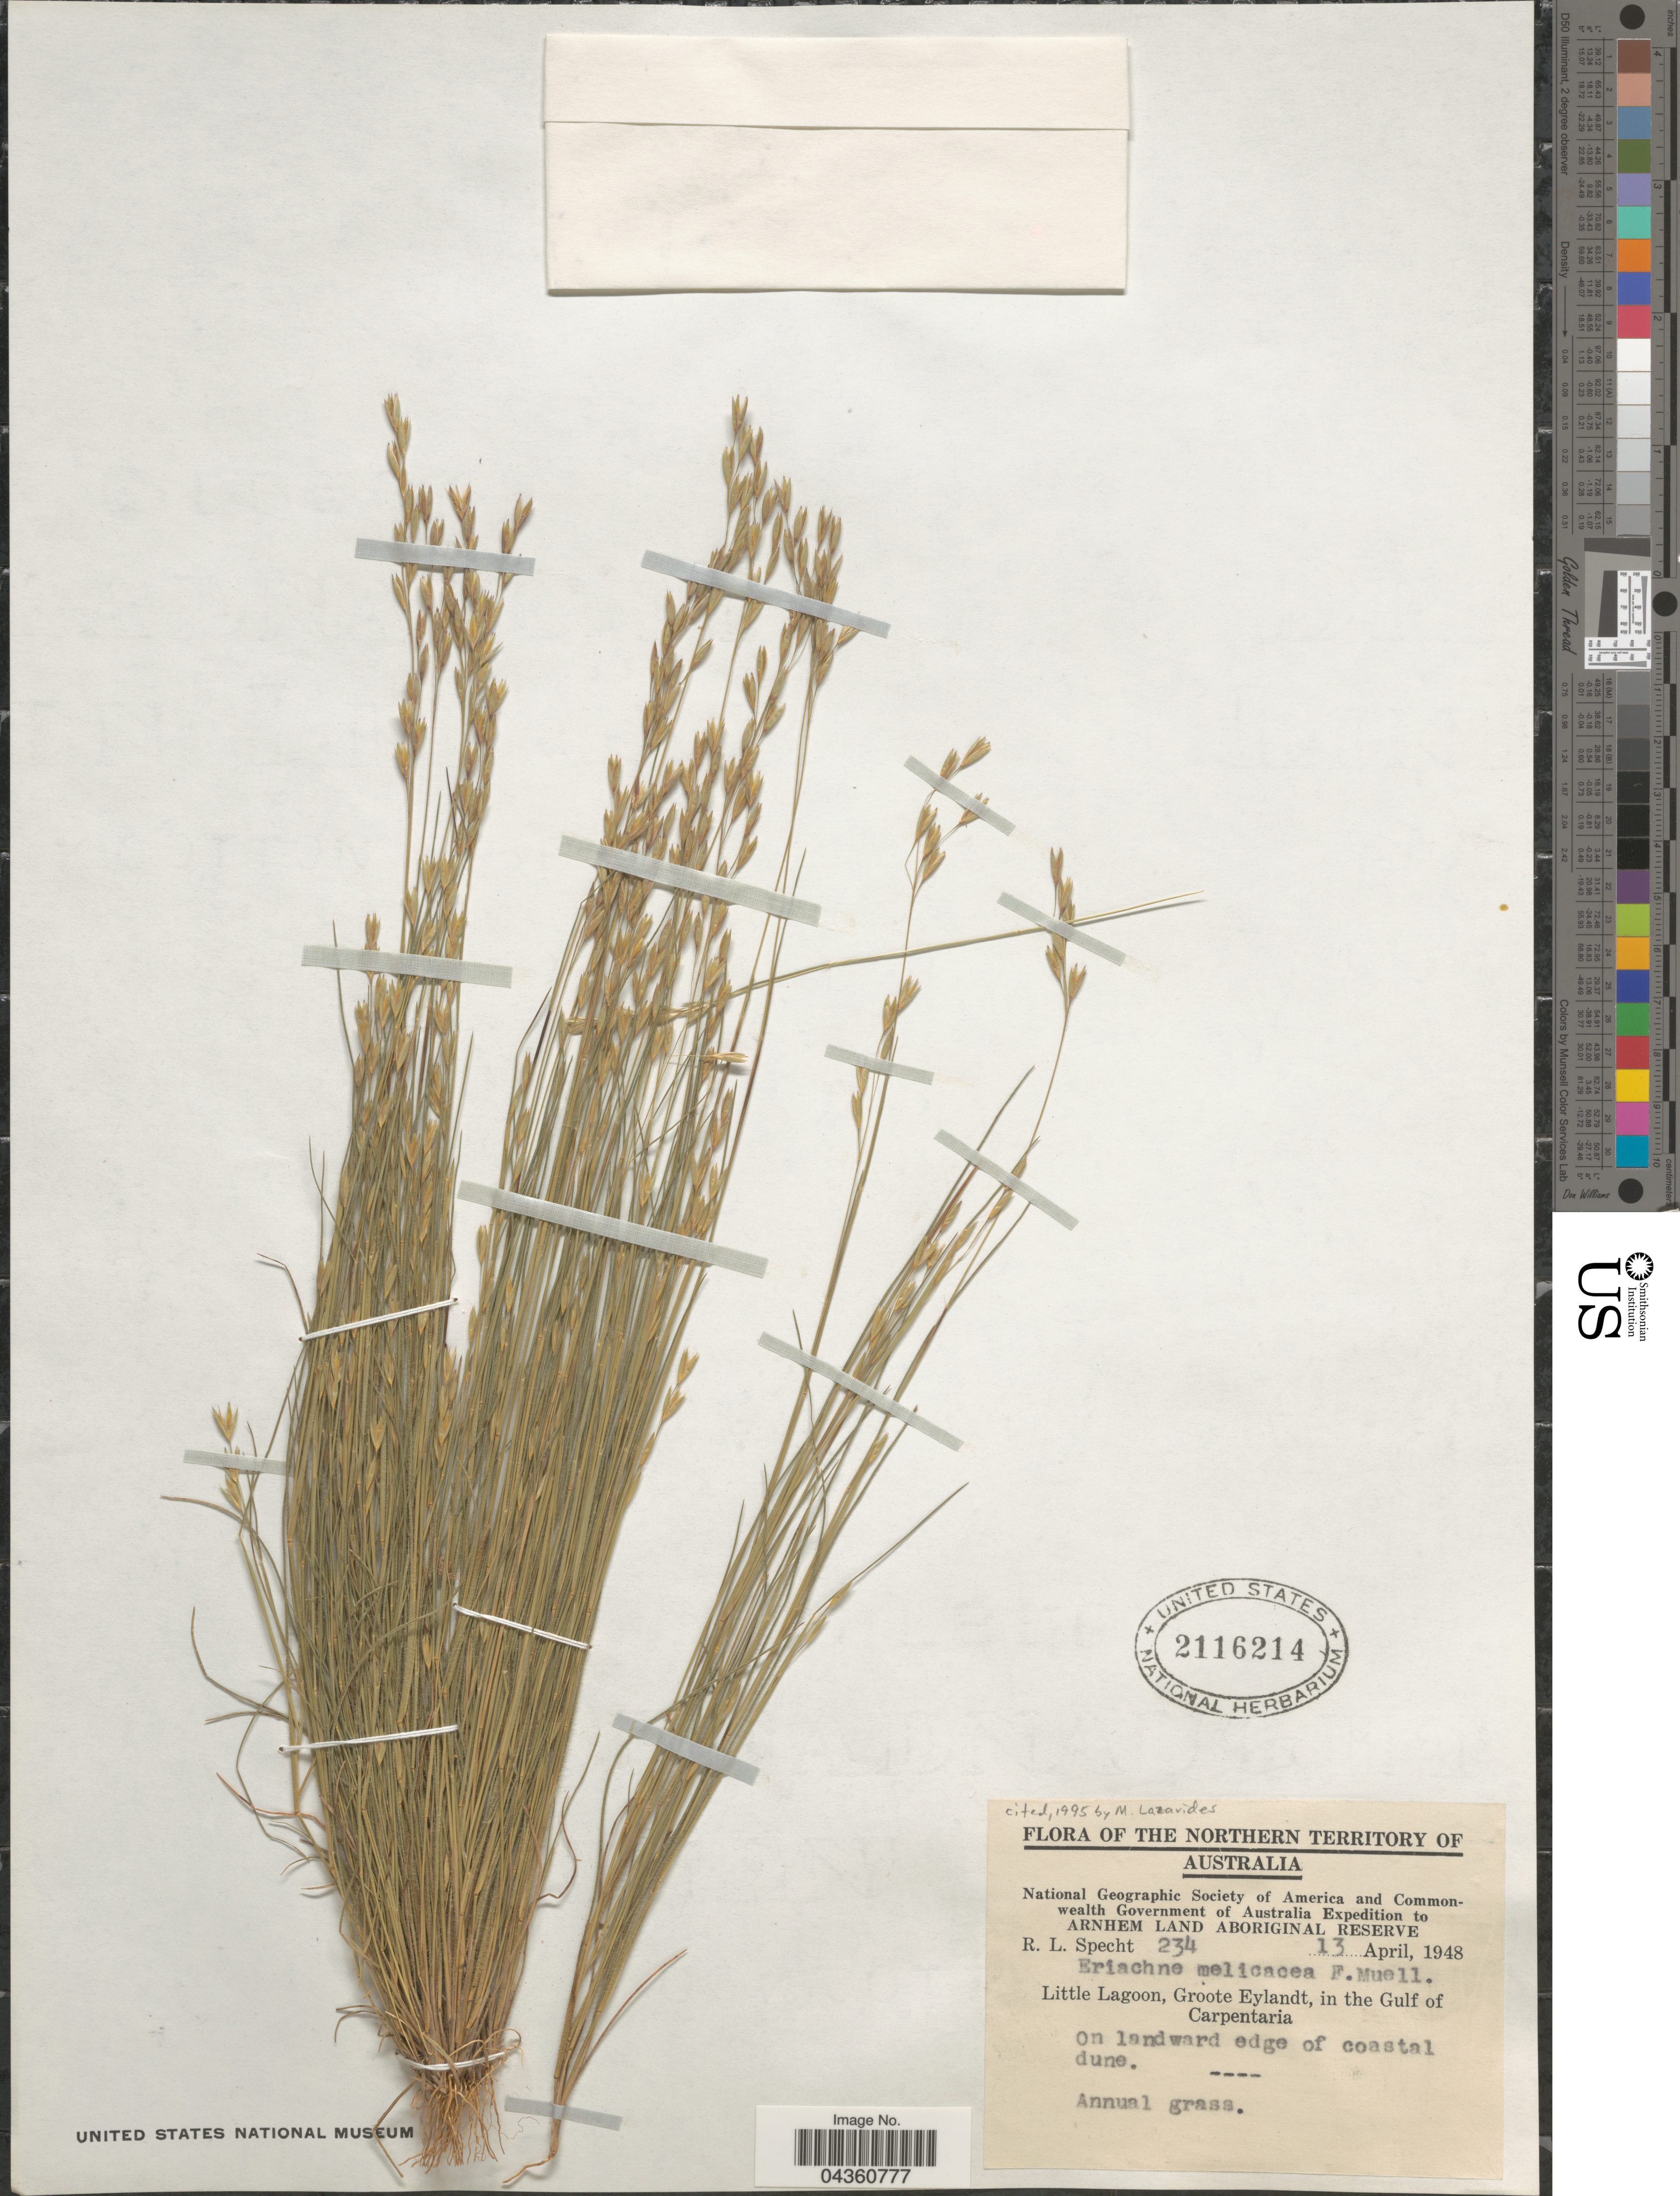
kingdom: Plantae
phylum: Tracheophyta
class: Liliopsida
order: Poales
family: Poaceae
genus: Eriachne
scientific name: Eriachne melicacea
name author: F. Muell.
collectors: R. L. Specht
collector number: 234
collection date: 1948-04-13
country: Australia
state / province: Northern Territory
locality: National Geographic Society of America and Commonwealth Government of Australia Expedition to Arnhem Land Aboriginal Reserve. Little Lagoon, Groote Eylandt, in the Gulf of Carpentaria.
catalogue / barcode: US 2116214